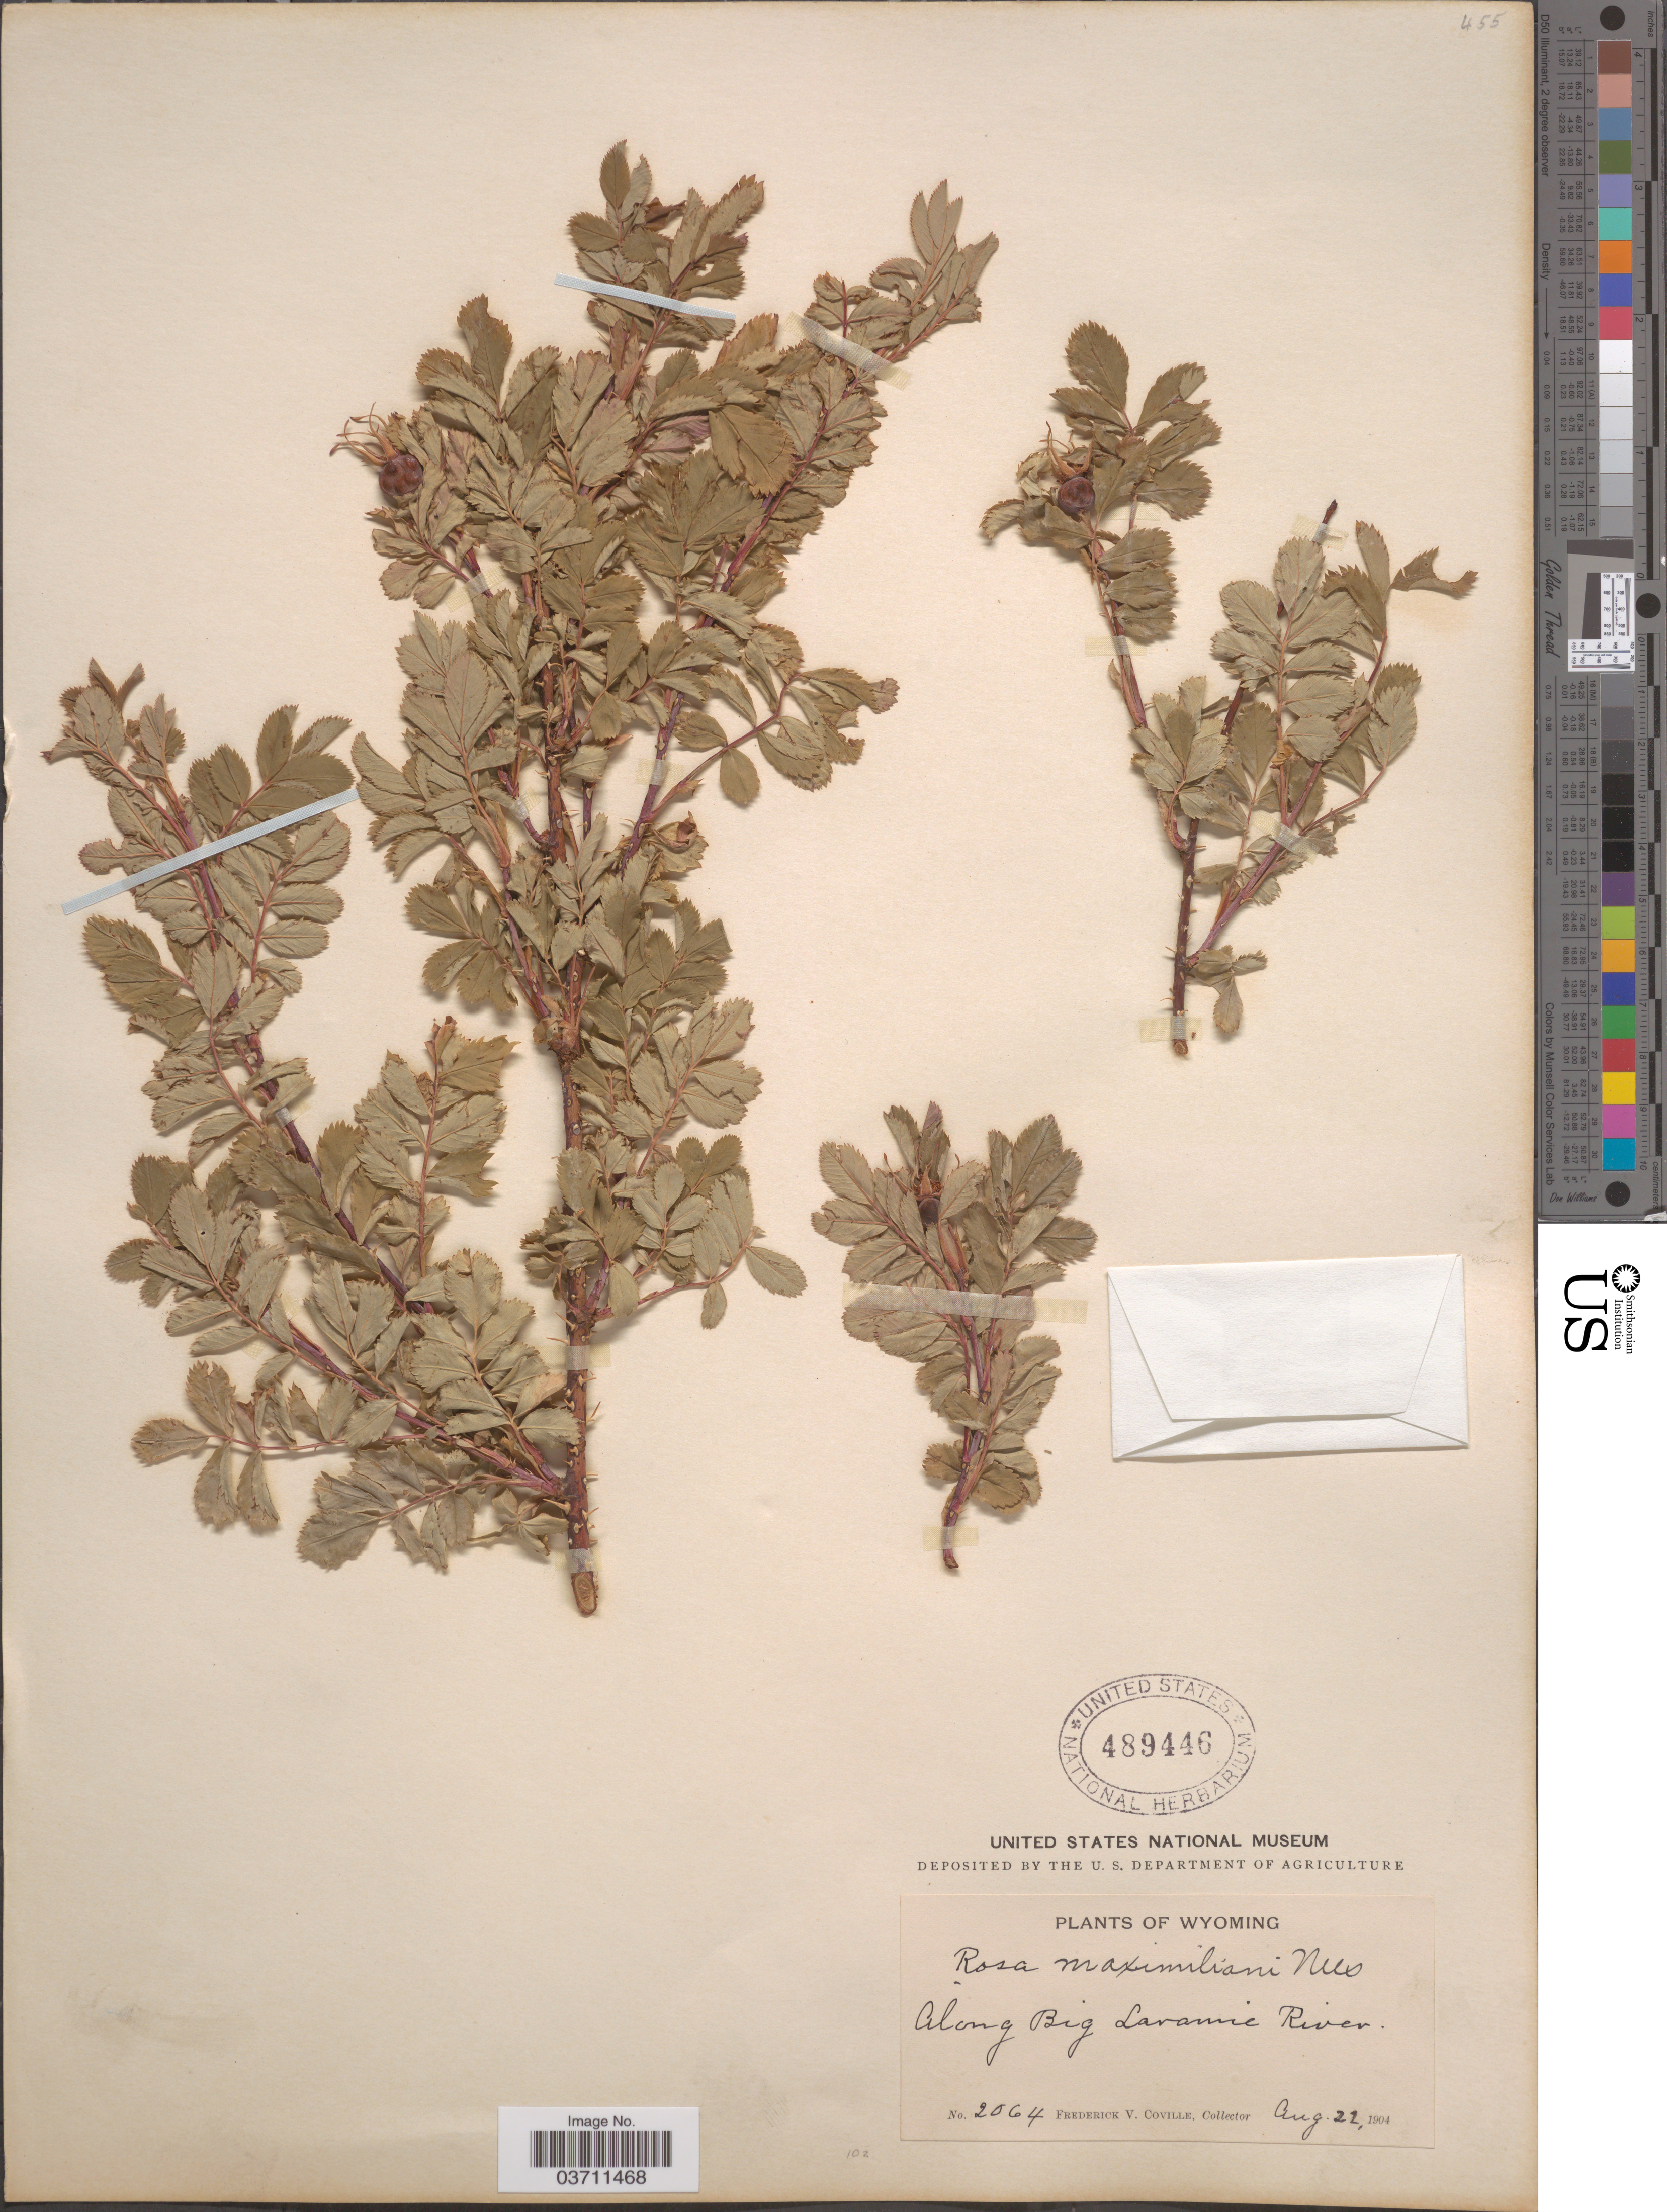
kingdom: Plantae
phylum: Tracheophyta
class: Magnoliopsida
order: Rosales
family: Rosaceae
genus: Rosa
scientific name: Rosa maximiliani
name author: Nees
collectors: F. V. Coville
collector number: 2064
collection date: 1904-08-22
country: United States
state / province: Wyoming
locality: Along Big Laramie River.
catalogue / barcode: US 489446